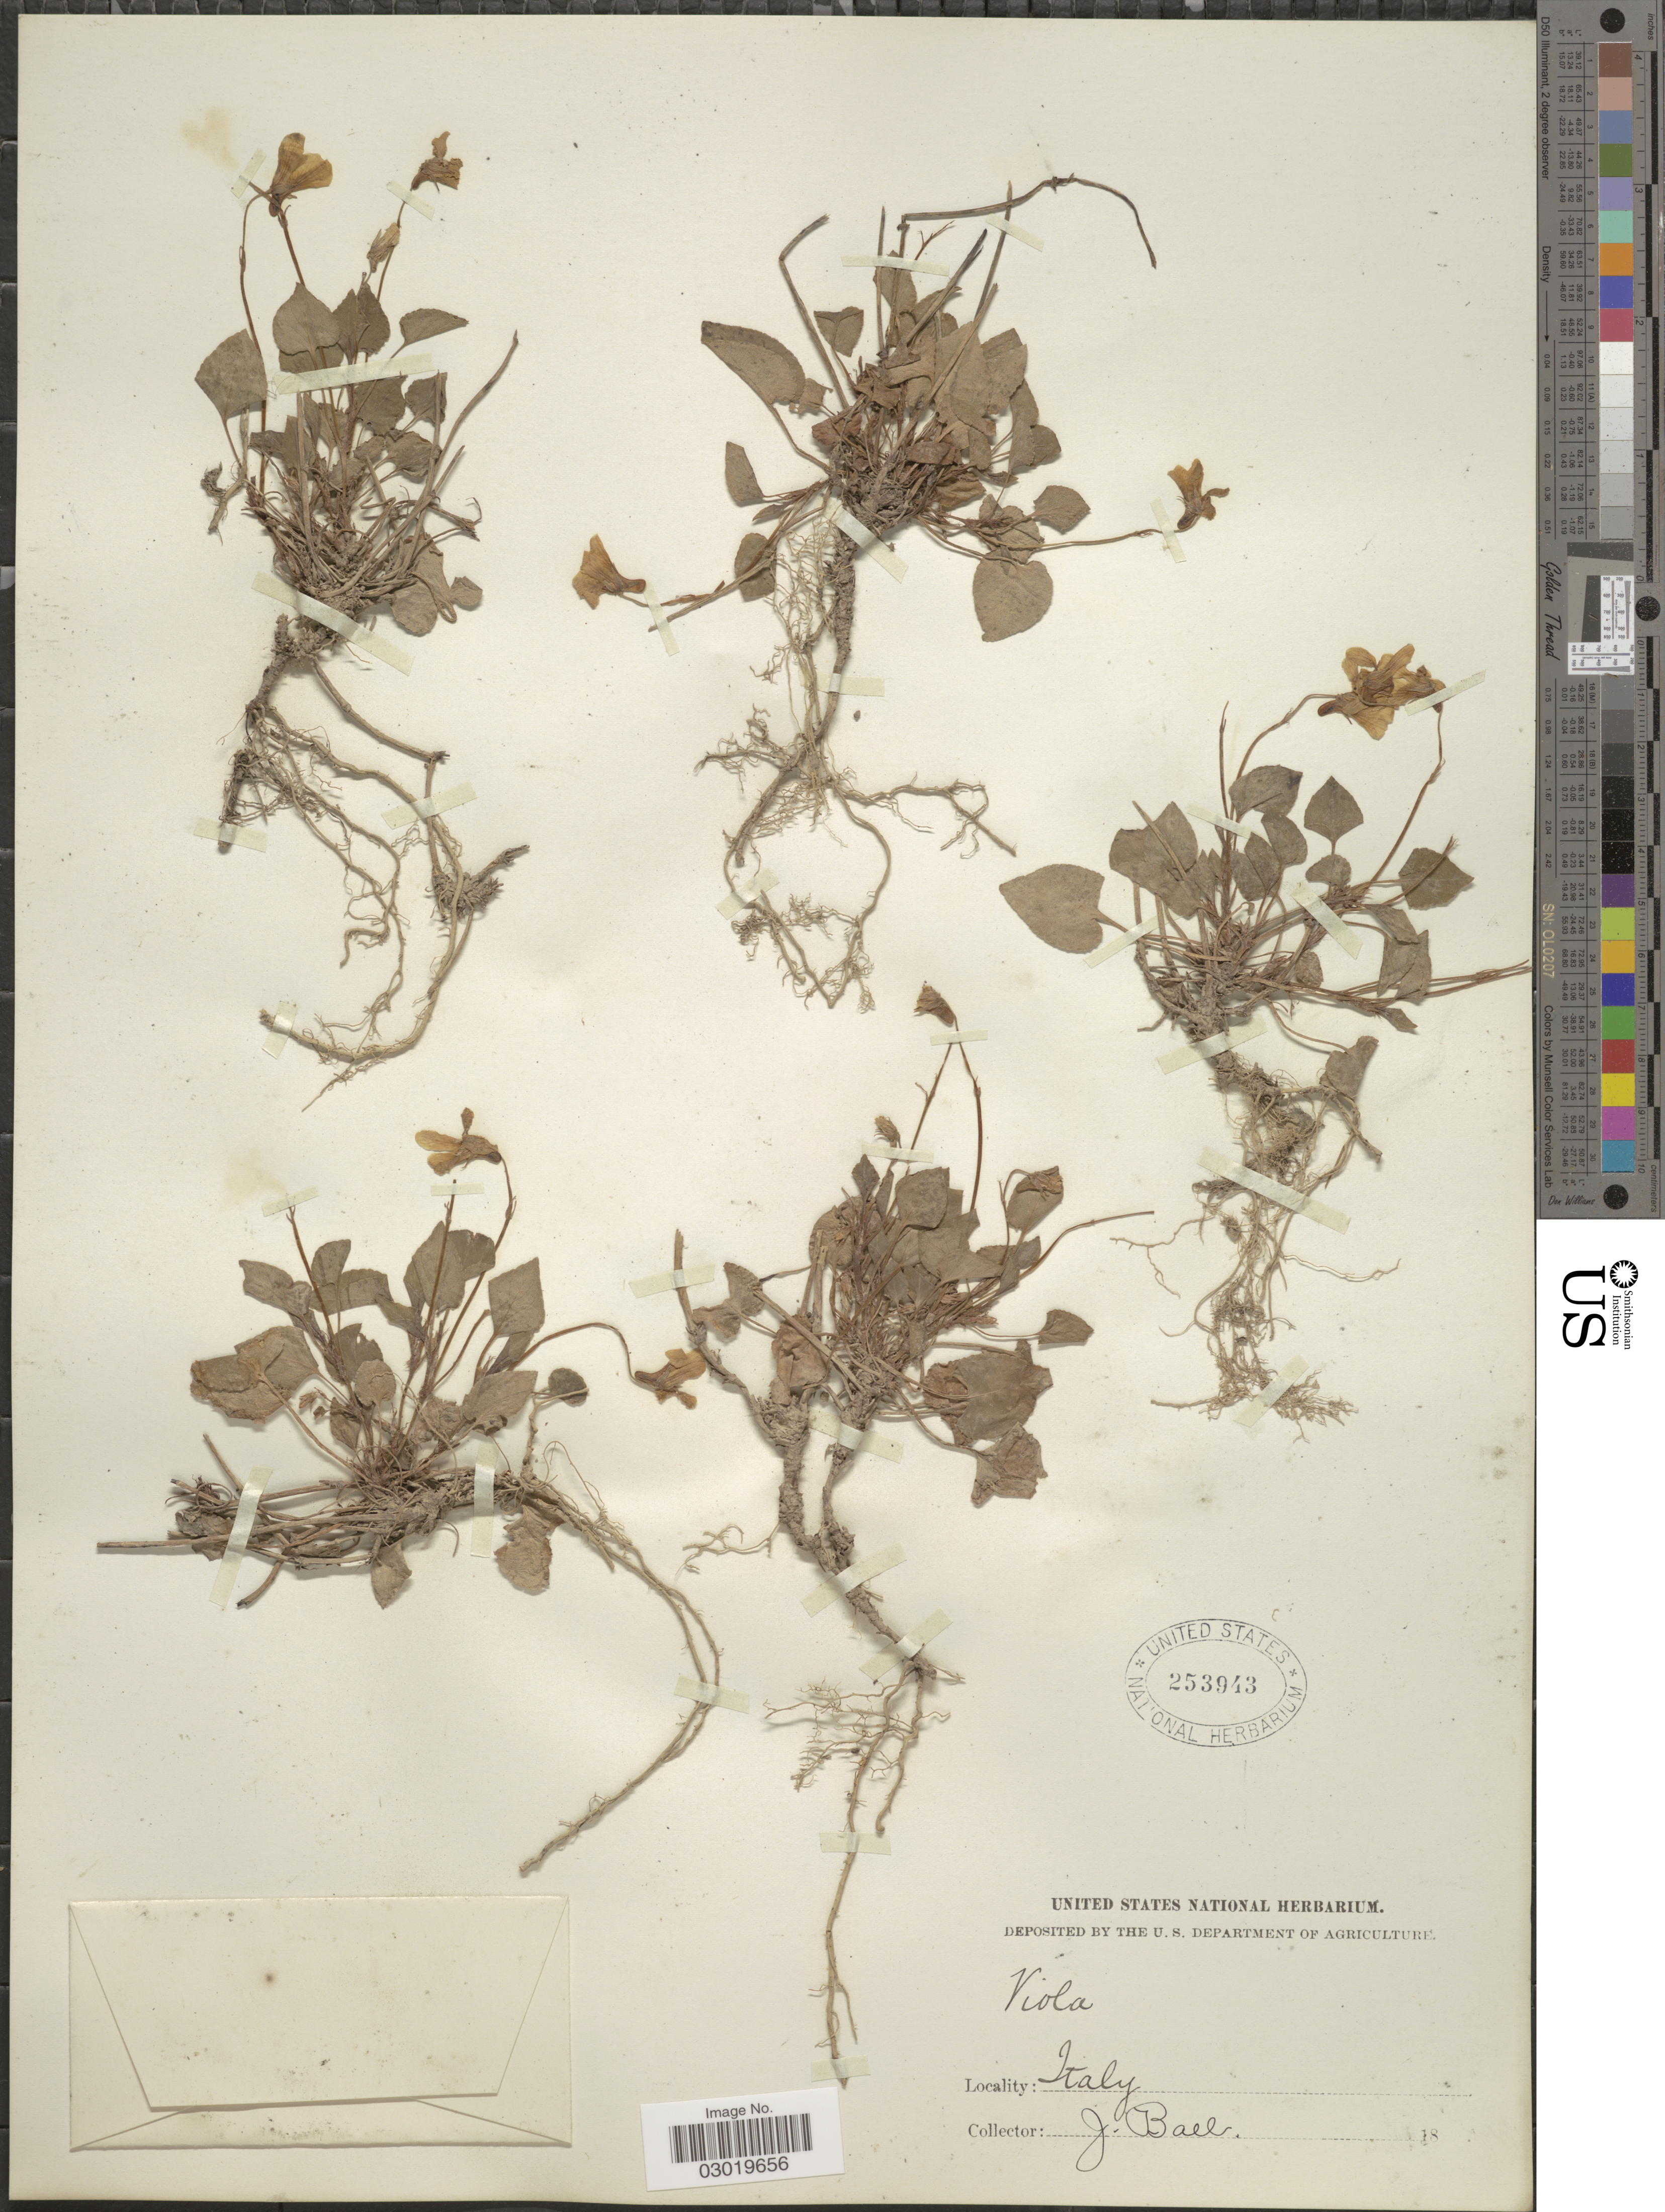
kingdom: Plantae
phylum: Tracheophyta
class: Magnoliopsida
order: Malpighiales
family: Violaceae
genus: Viola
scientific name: Viola sp.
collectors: J. Ball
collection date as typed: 18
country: Italy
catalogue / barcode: US 253943